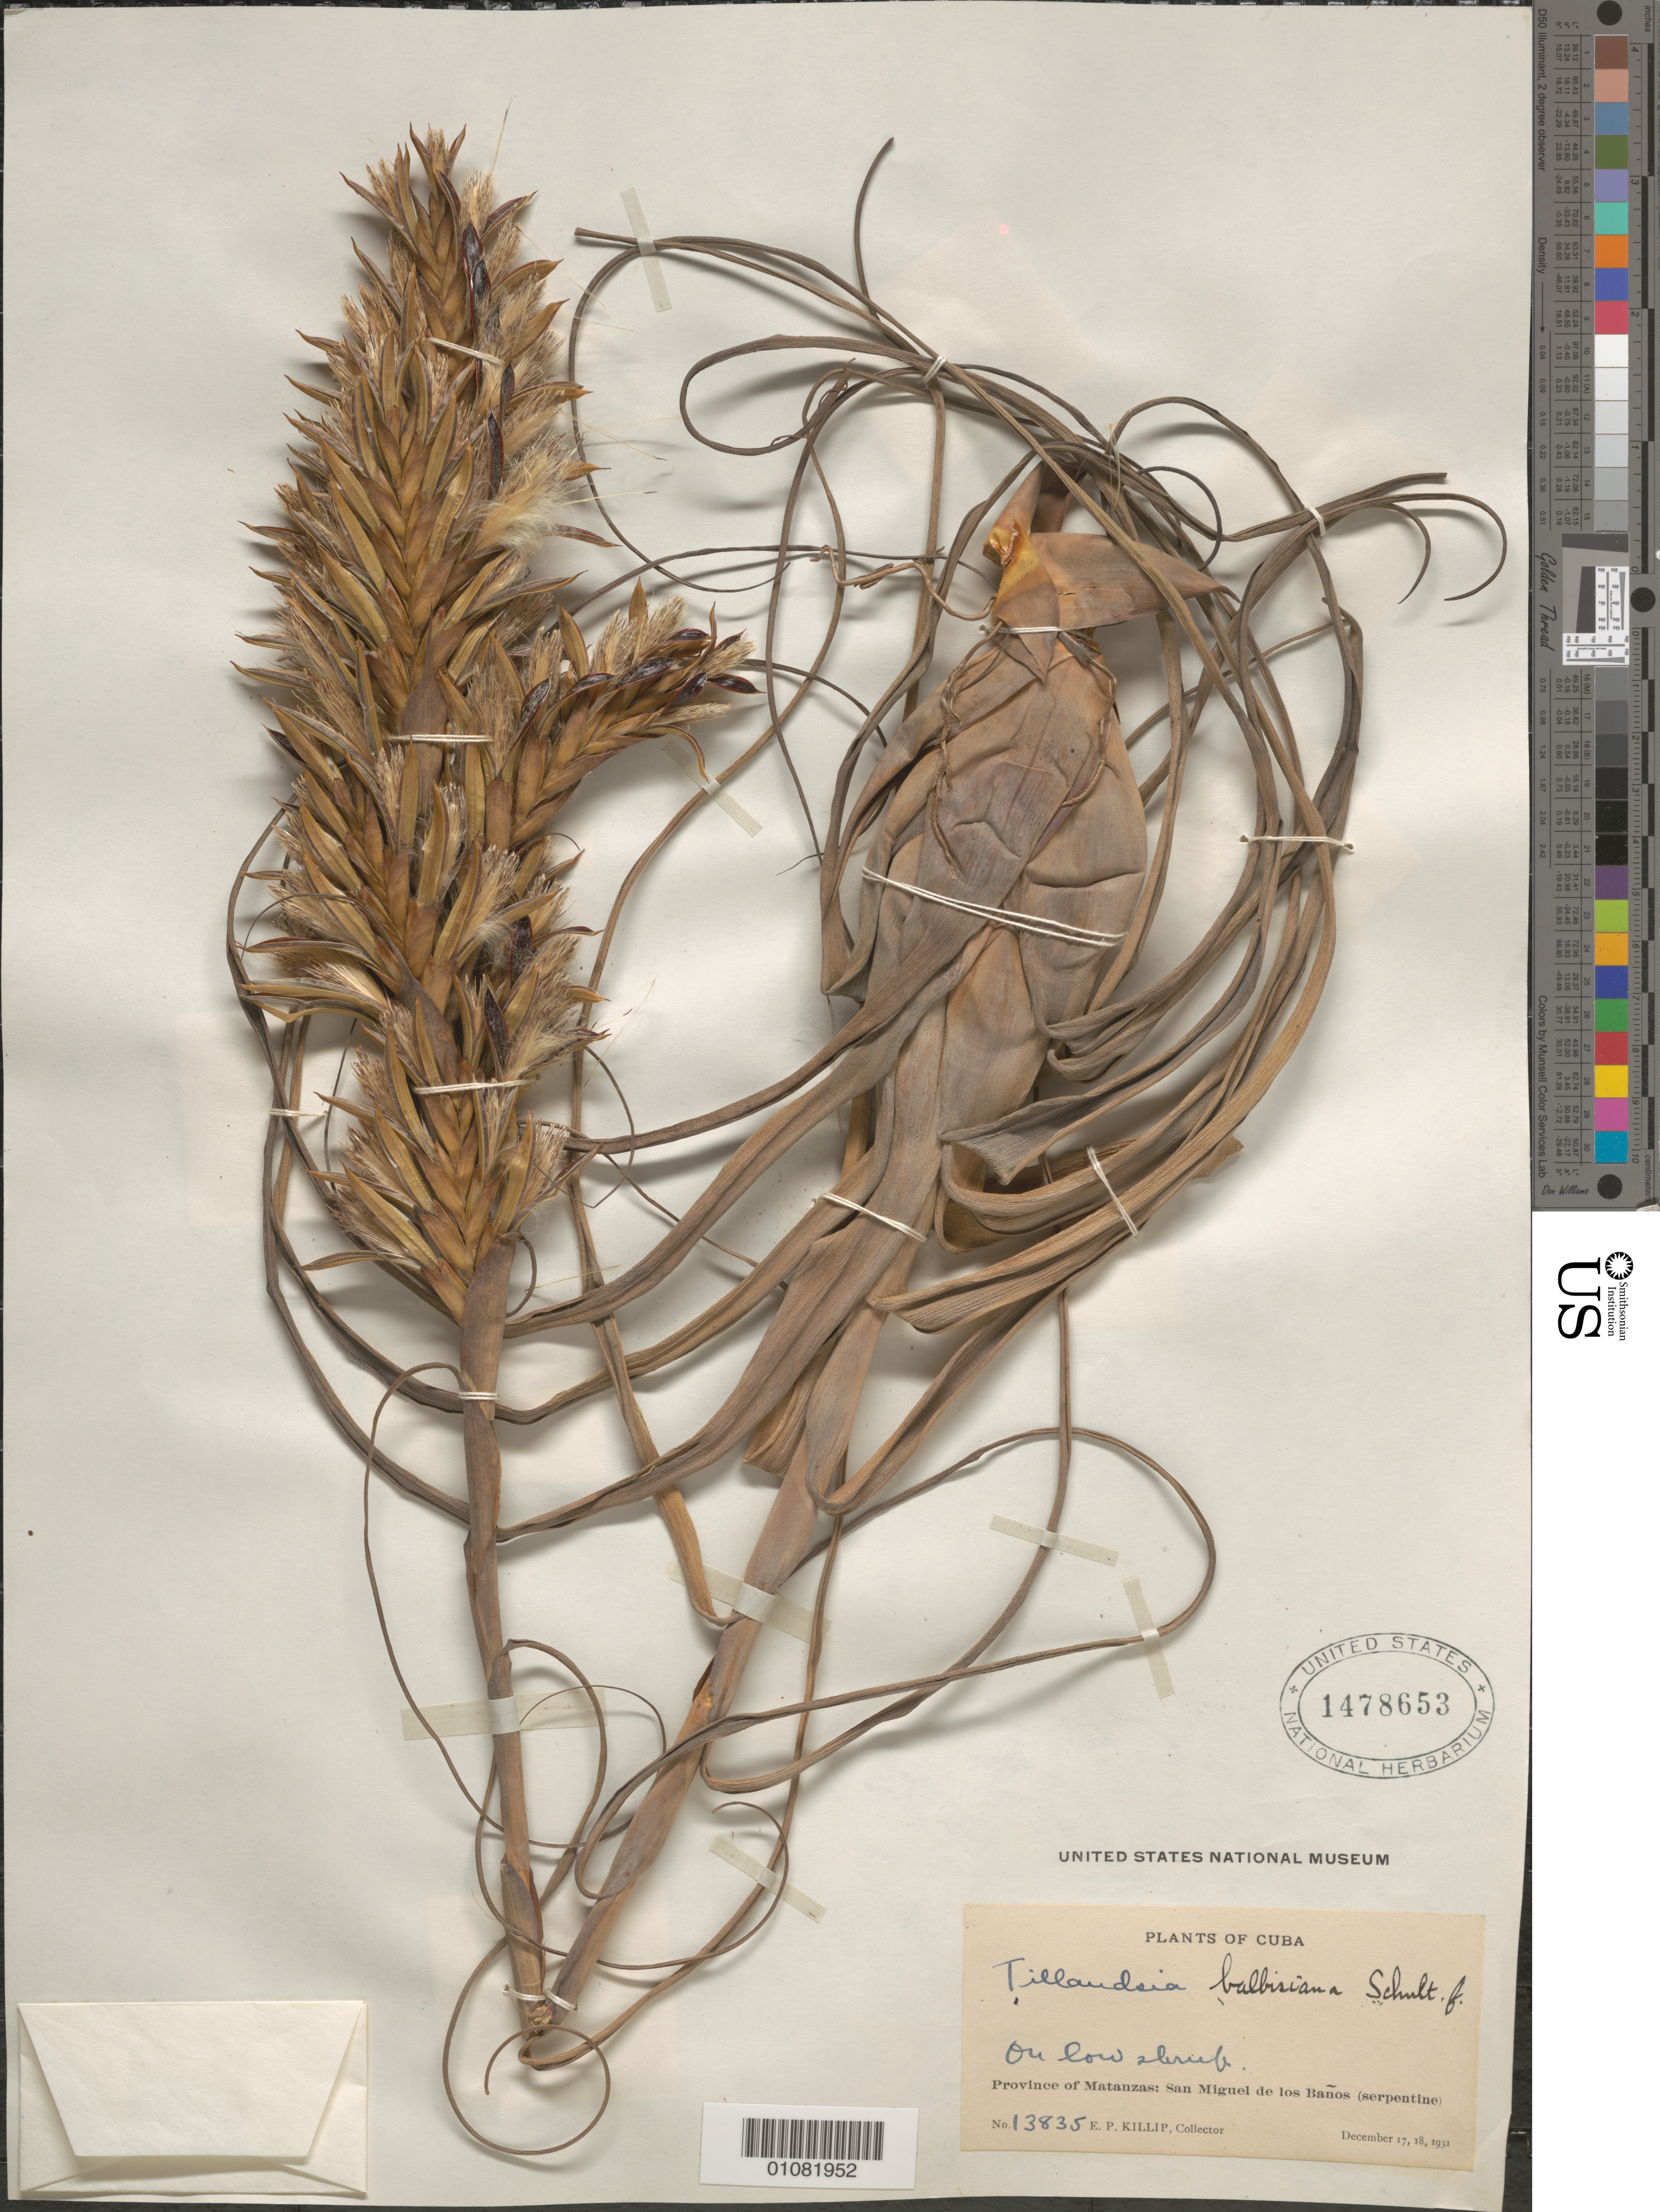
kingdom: Plantae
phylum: Tracheophyta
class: Liliopsida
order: Poales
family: Bromeliaceae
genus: Tillandsia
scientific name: Tillandsia balbisiana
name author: Schult. f.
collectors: E. P. Killip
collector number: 13835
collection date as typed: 17 Dec 1931 to 18 Dec 1931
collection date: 1931-12-17/1931-12-18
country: Cuba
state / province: Matanzas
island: Cuba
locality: San Miguel de los Banos (serpentine)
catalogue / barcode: US 1478653